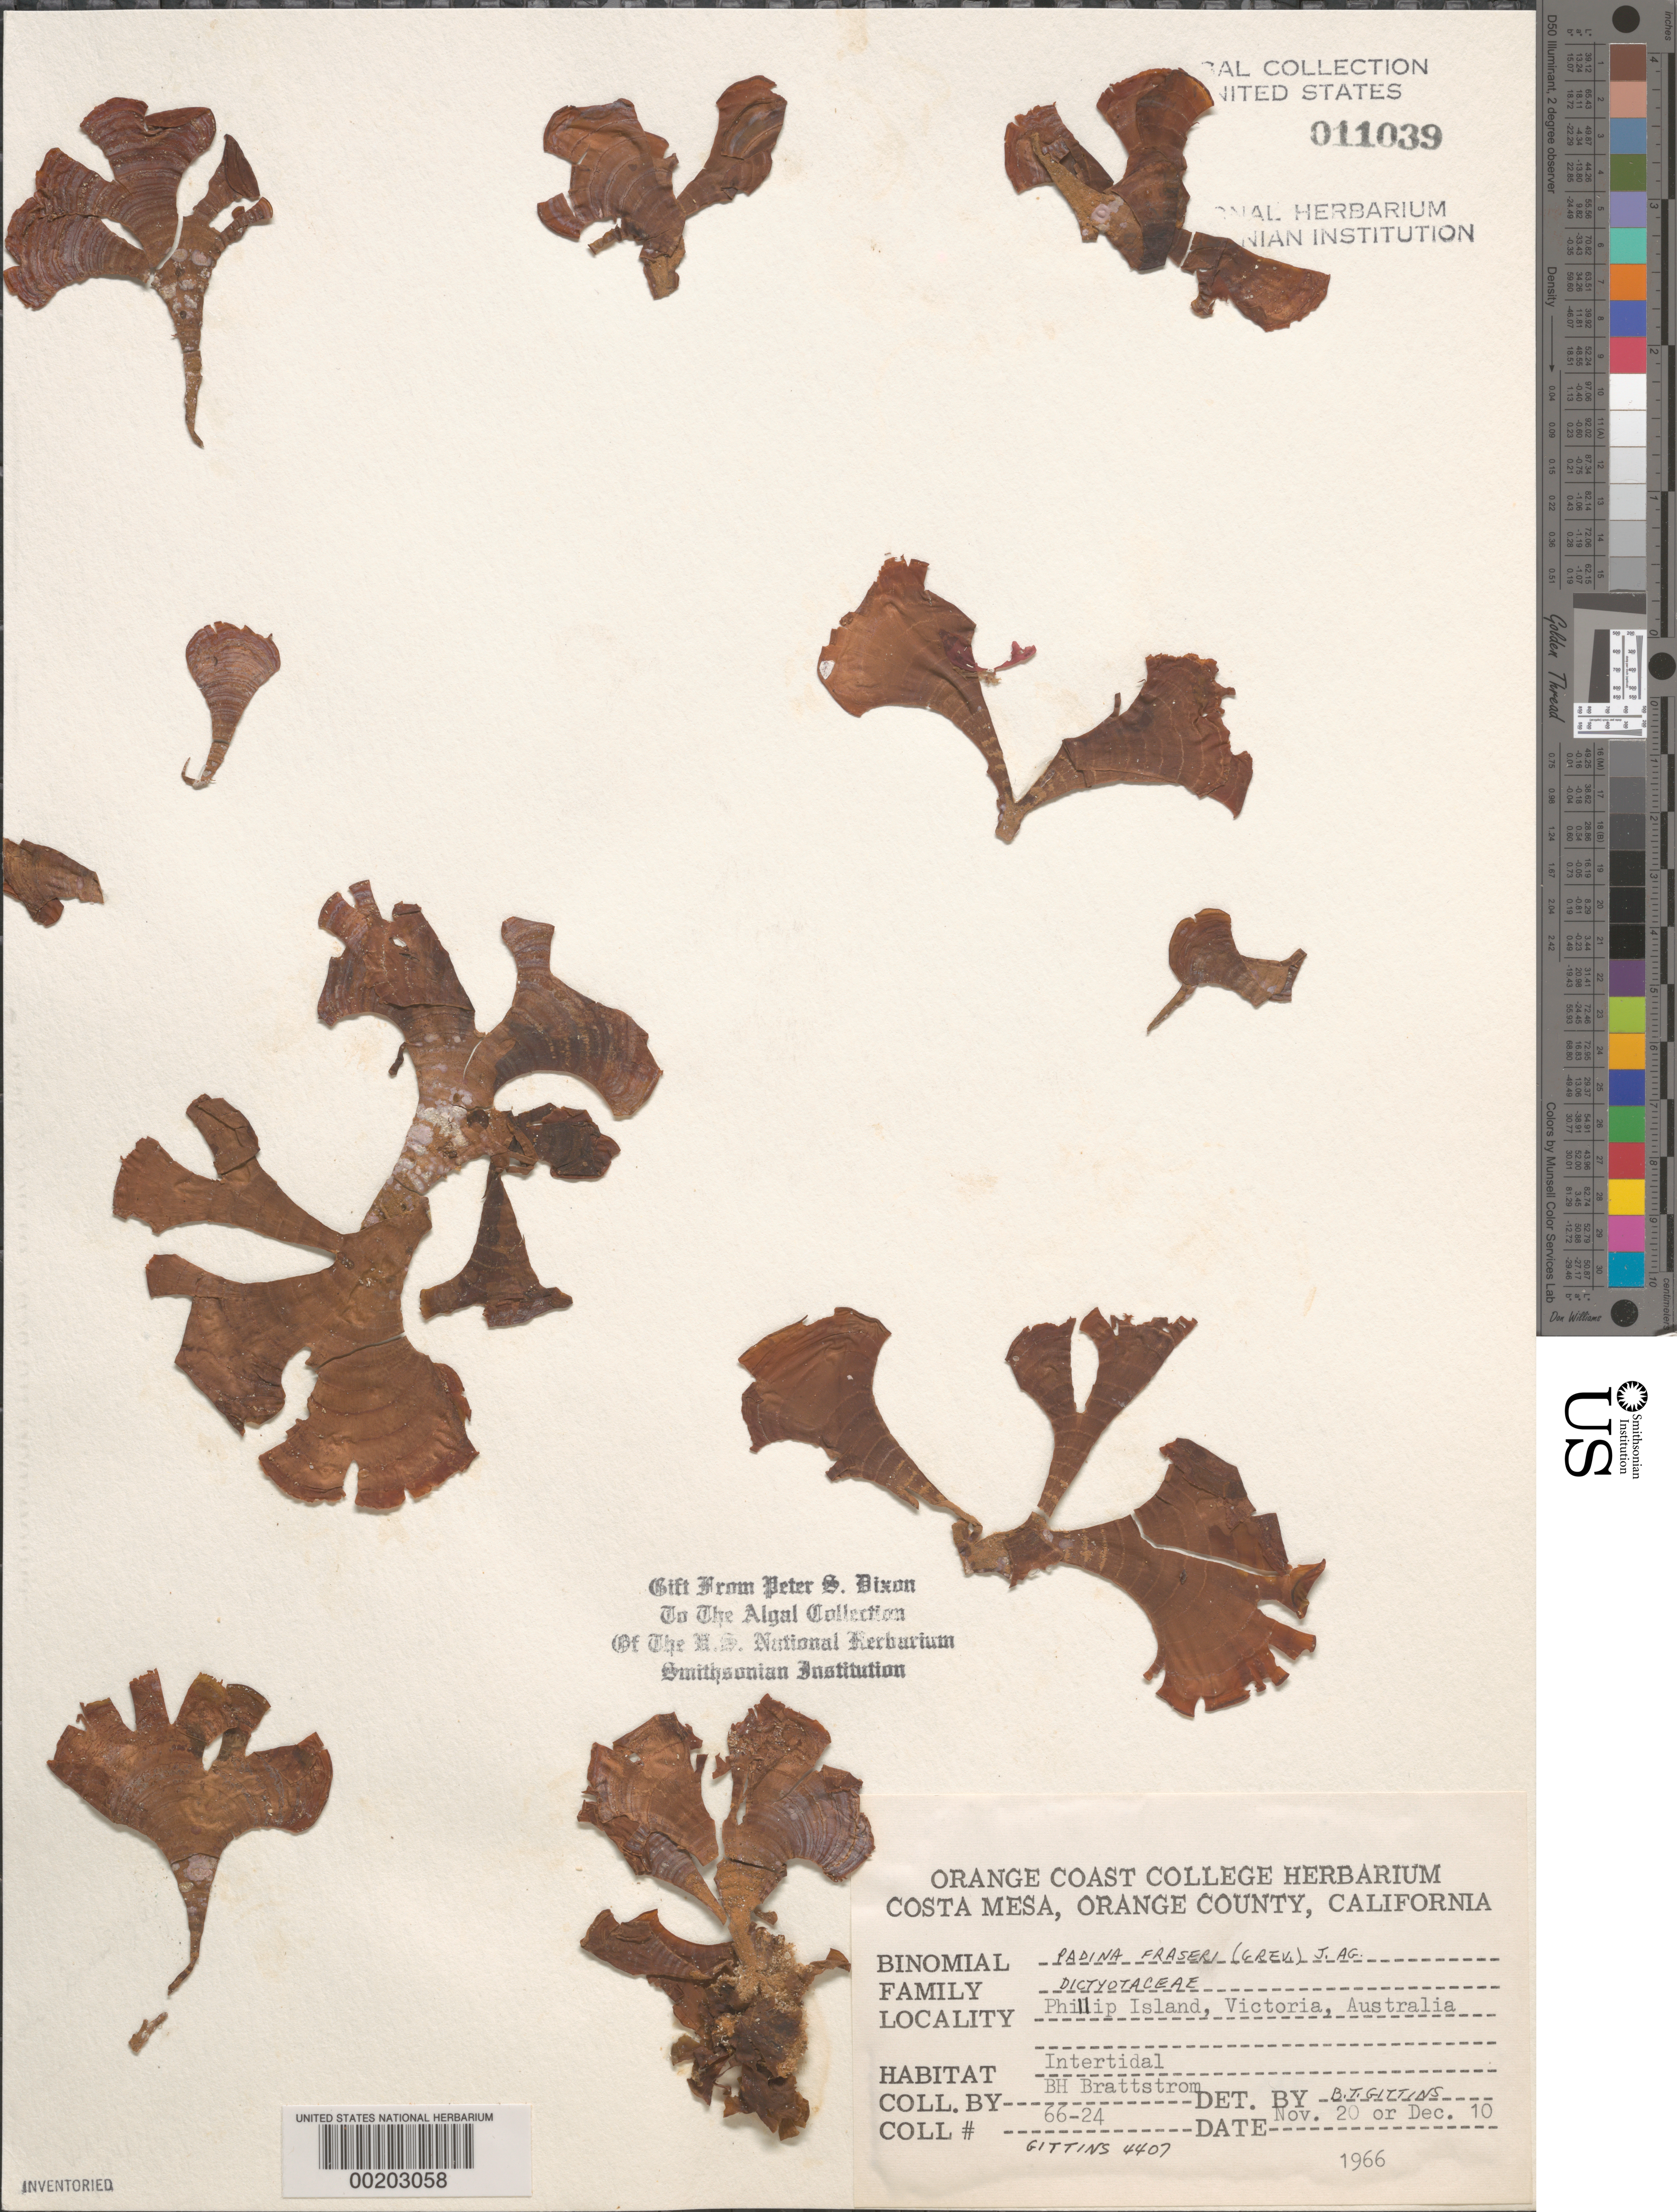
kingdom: Chromista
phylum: Ochrophyta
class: Phaeophyceae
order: Dictyotales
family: Dictyotaceae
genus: Padina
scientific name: Padina fraseri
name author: (Grev.) Grev.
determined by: Gittins, B. T.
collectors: B. Brattstrom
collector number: Brattstrom 66-24 & BTG 4407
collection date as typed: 20 Nov 1966 OR 10 Dec 1966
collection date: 1966-11-20 or 1966-12-10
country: Australia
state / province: Victoria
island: Phillip Island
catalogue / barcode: US 11039